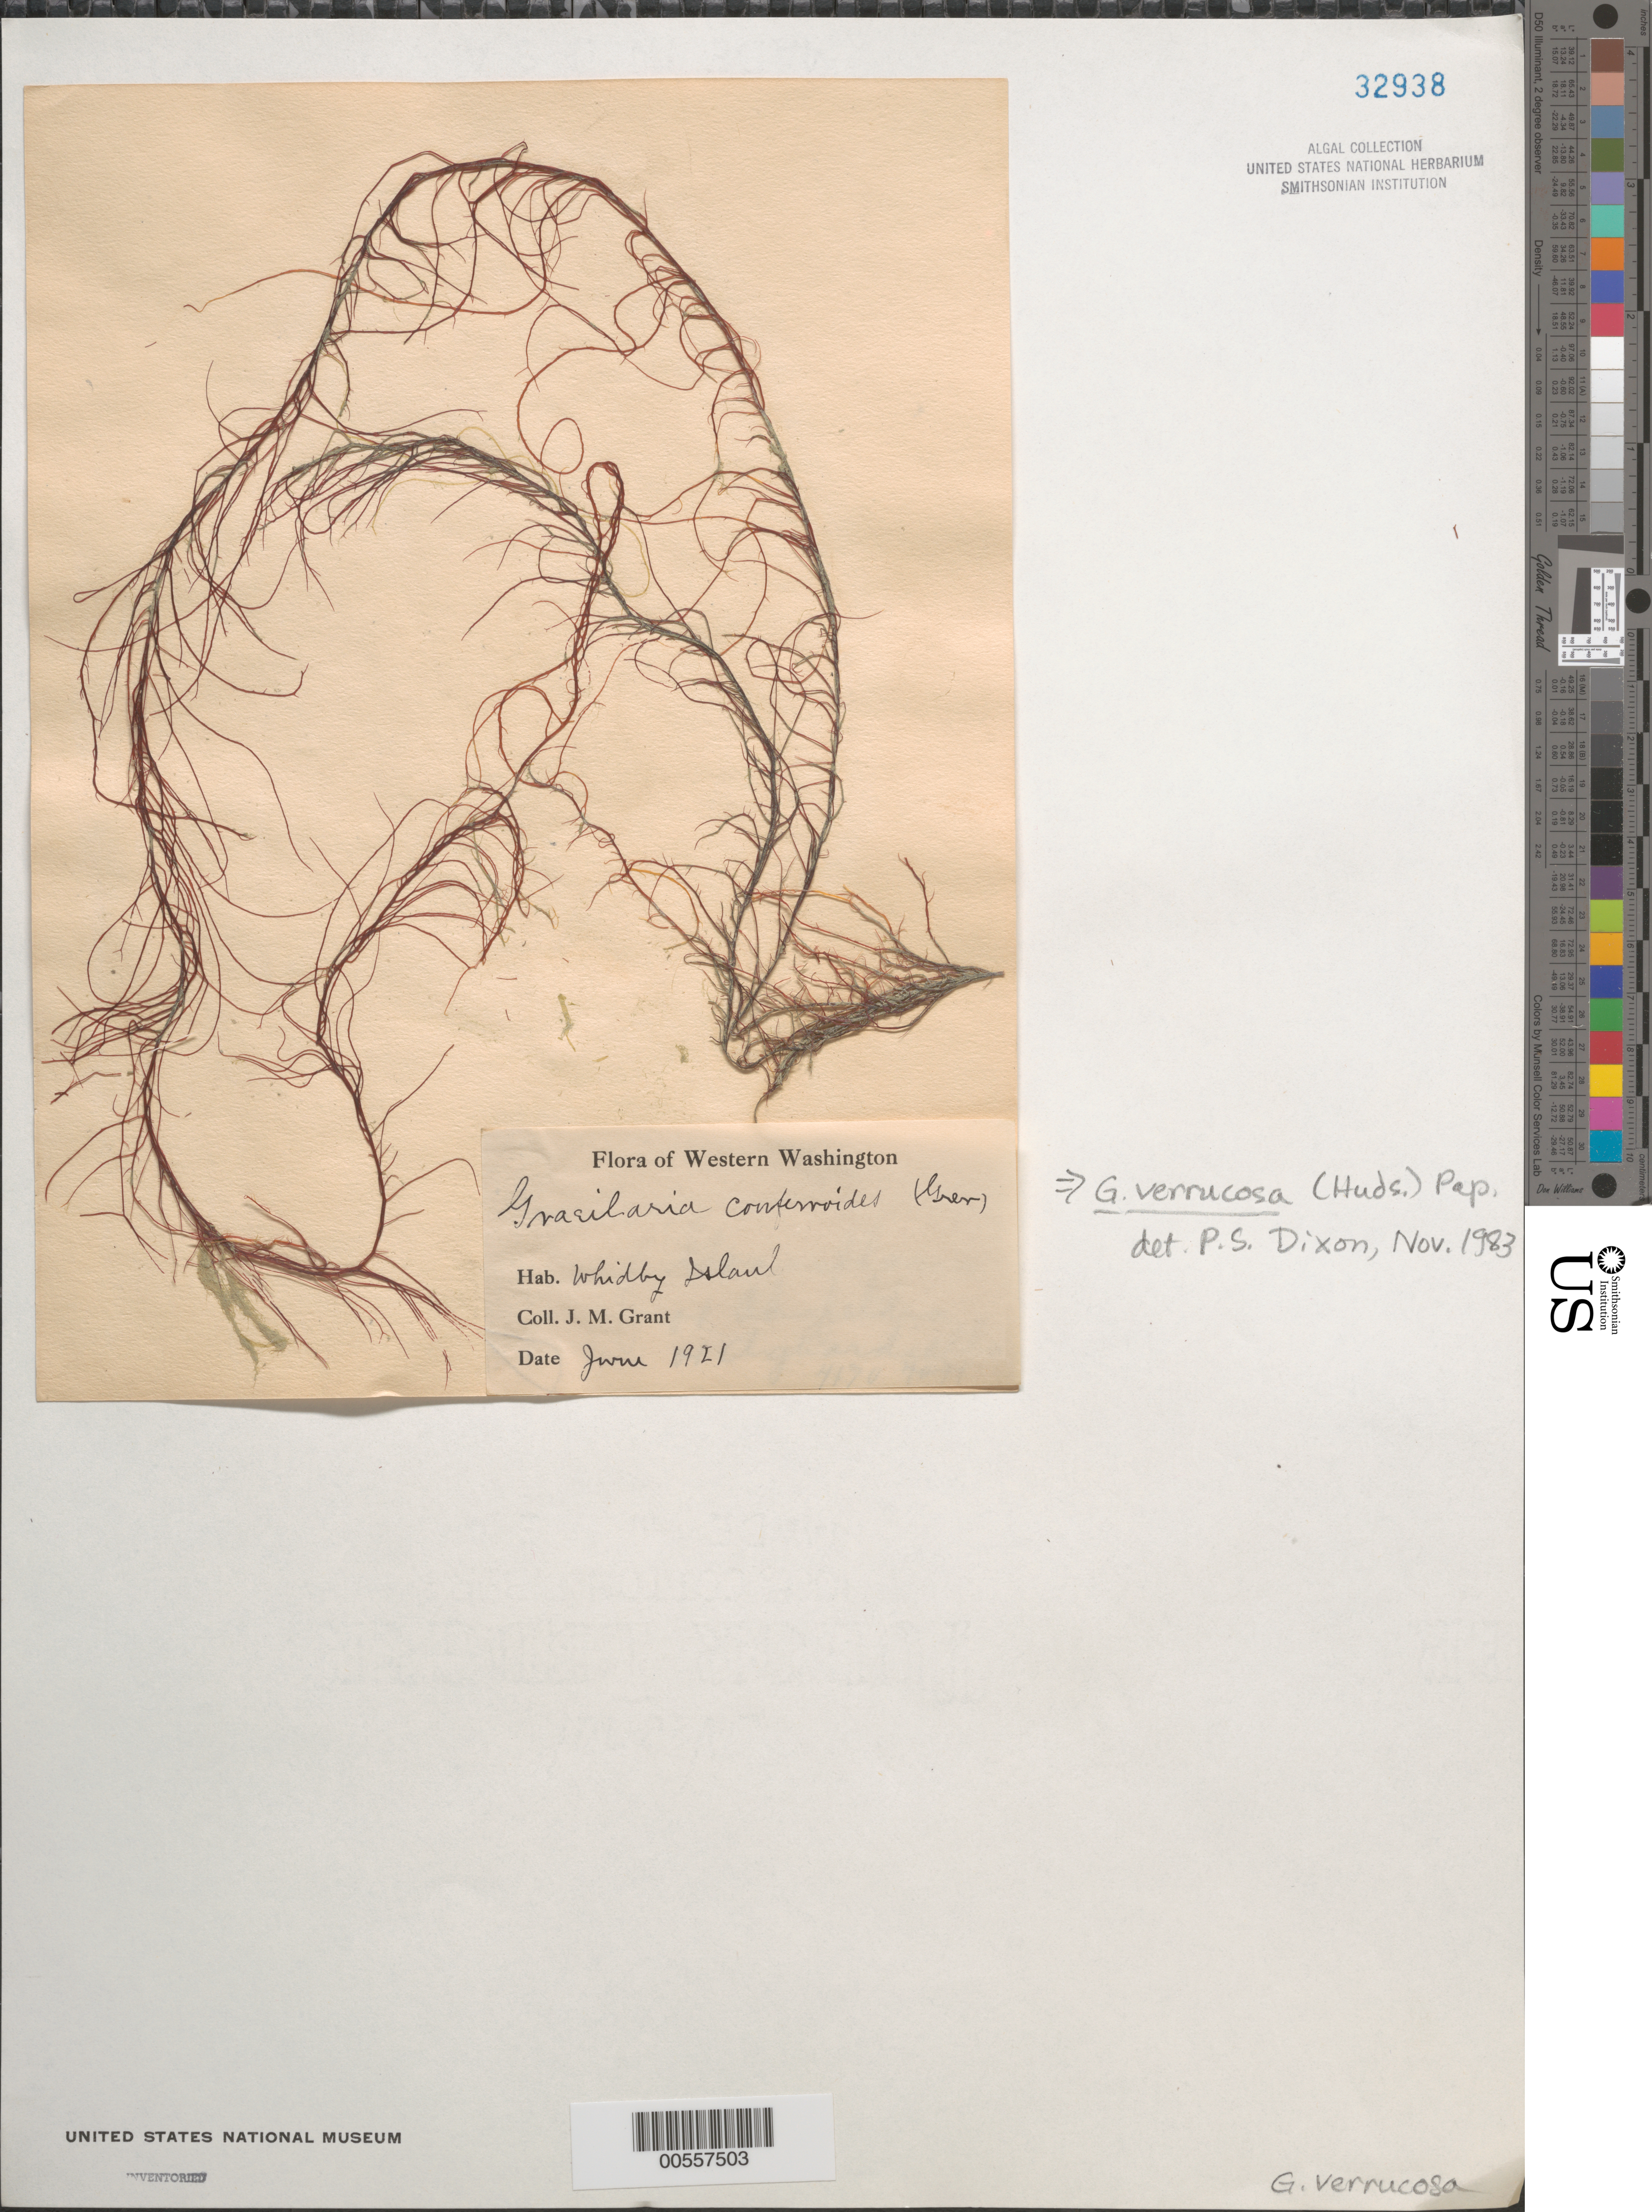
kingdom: Plantae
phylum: Rhodophyta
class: Florideophyceae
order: Gracilariales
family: Gracilariaceae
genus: Gracilariopsis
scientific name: Gracilariopsis longissima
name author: (S.G. Gmel.) Steentoft et al.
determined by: Algae name updating Project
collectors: J. M. Grant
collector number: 4170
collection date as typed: Jun 1921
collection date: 1921-06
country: United States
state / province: Washington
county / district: Island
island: Whidbey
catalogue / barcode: US 32938